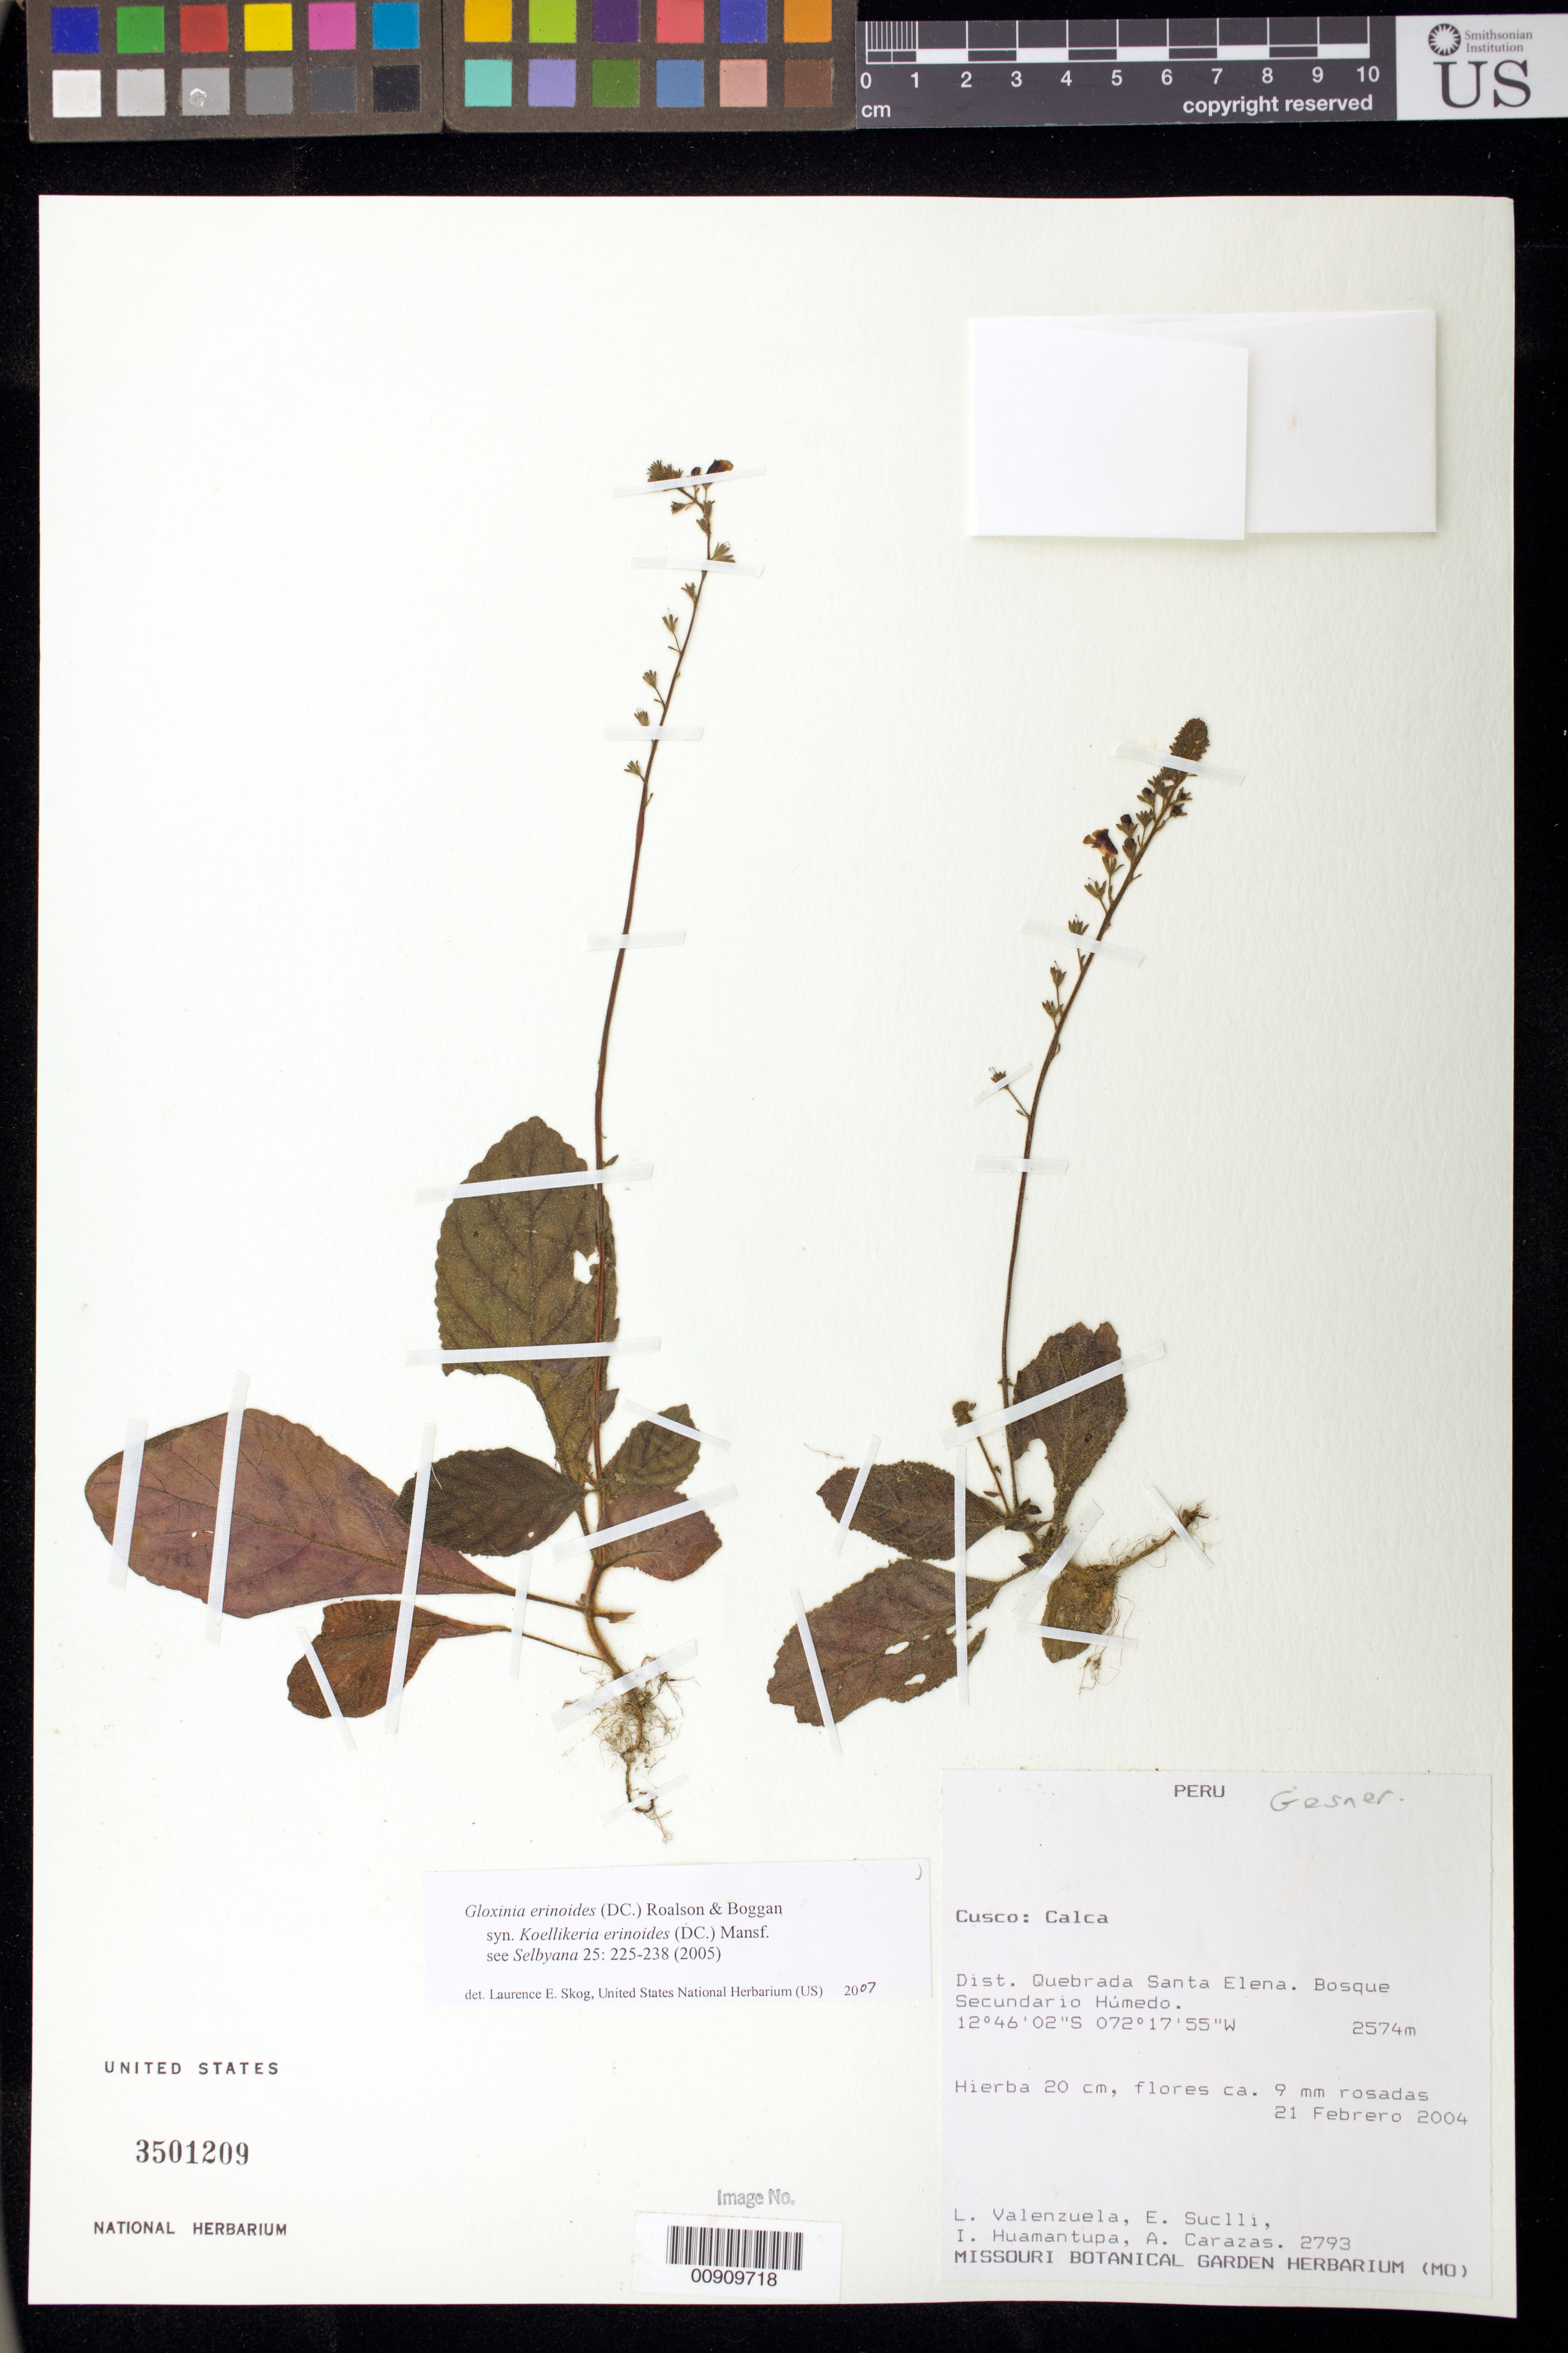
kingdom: Plantae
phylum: Tracheophyta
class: Magnoliopsida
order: Lamiales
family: Gesneriaceae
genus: Gloxinia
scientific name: Gloxinia erinoides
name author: (DC.) Roalson & Boggan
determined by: Skog, Laurence E.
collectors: L. Valenzuela, E. Suclli, I. Huamantupa & A. Carazas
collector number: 2793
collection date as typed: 21 Feb 2004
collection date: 2004-02-21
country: Peru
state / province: Cusco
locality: Cusco: Calca. Dist. Quebrada Santa Elena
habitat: Bosque secundario húmedo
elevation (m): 2574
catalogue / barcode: US 3501209